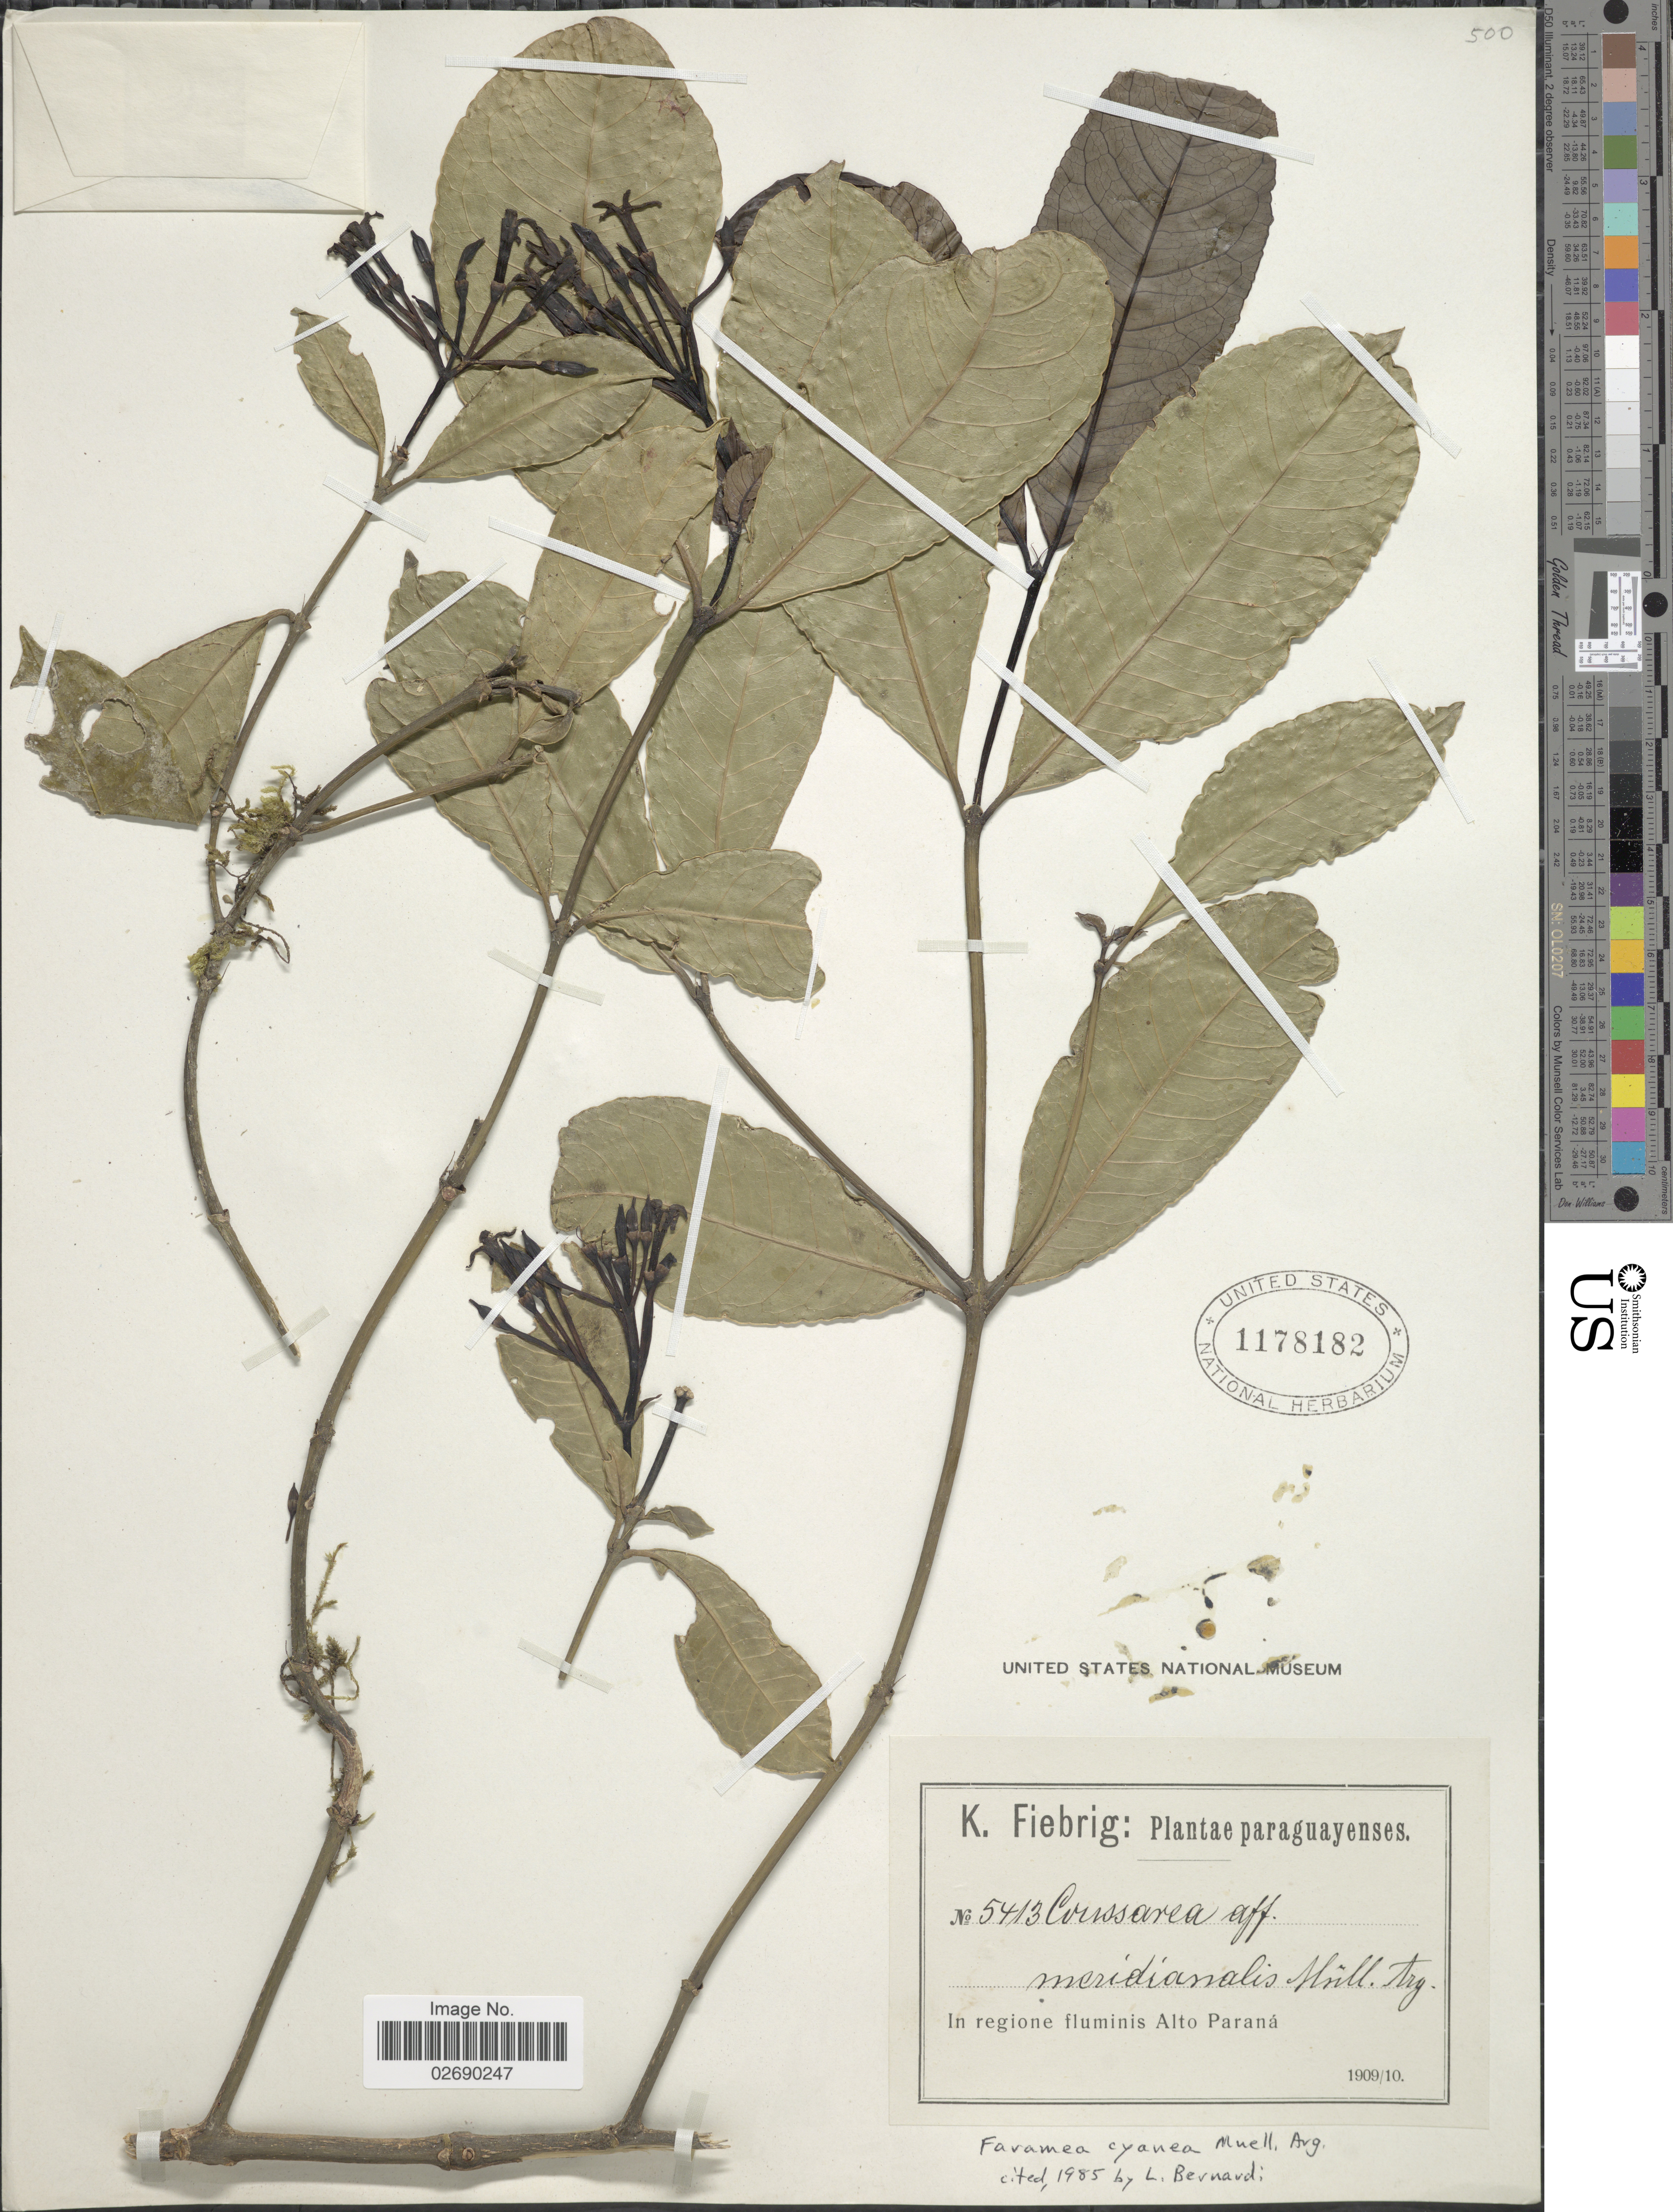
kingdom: Plantae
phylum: Tracheophyta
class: Magnoliopsida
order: Gentianales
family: Rubiaceae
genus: Faramea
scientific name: Faramea cyanea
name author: Müll. Arg.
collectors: K. Fiebrig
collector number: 5413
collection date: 1909/1910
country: Paraguay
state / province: Alto Parana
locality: In regione fluminis Alto Paraná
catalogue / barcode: US 1178182